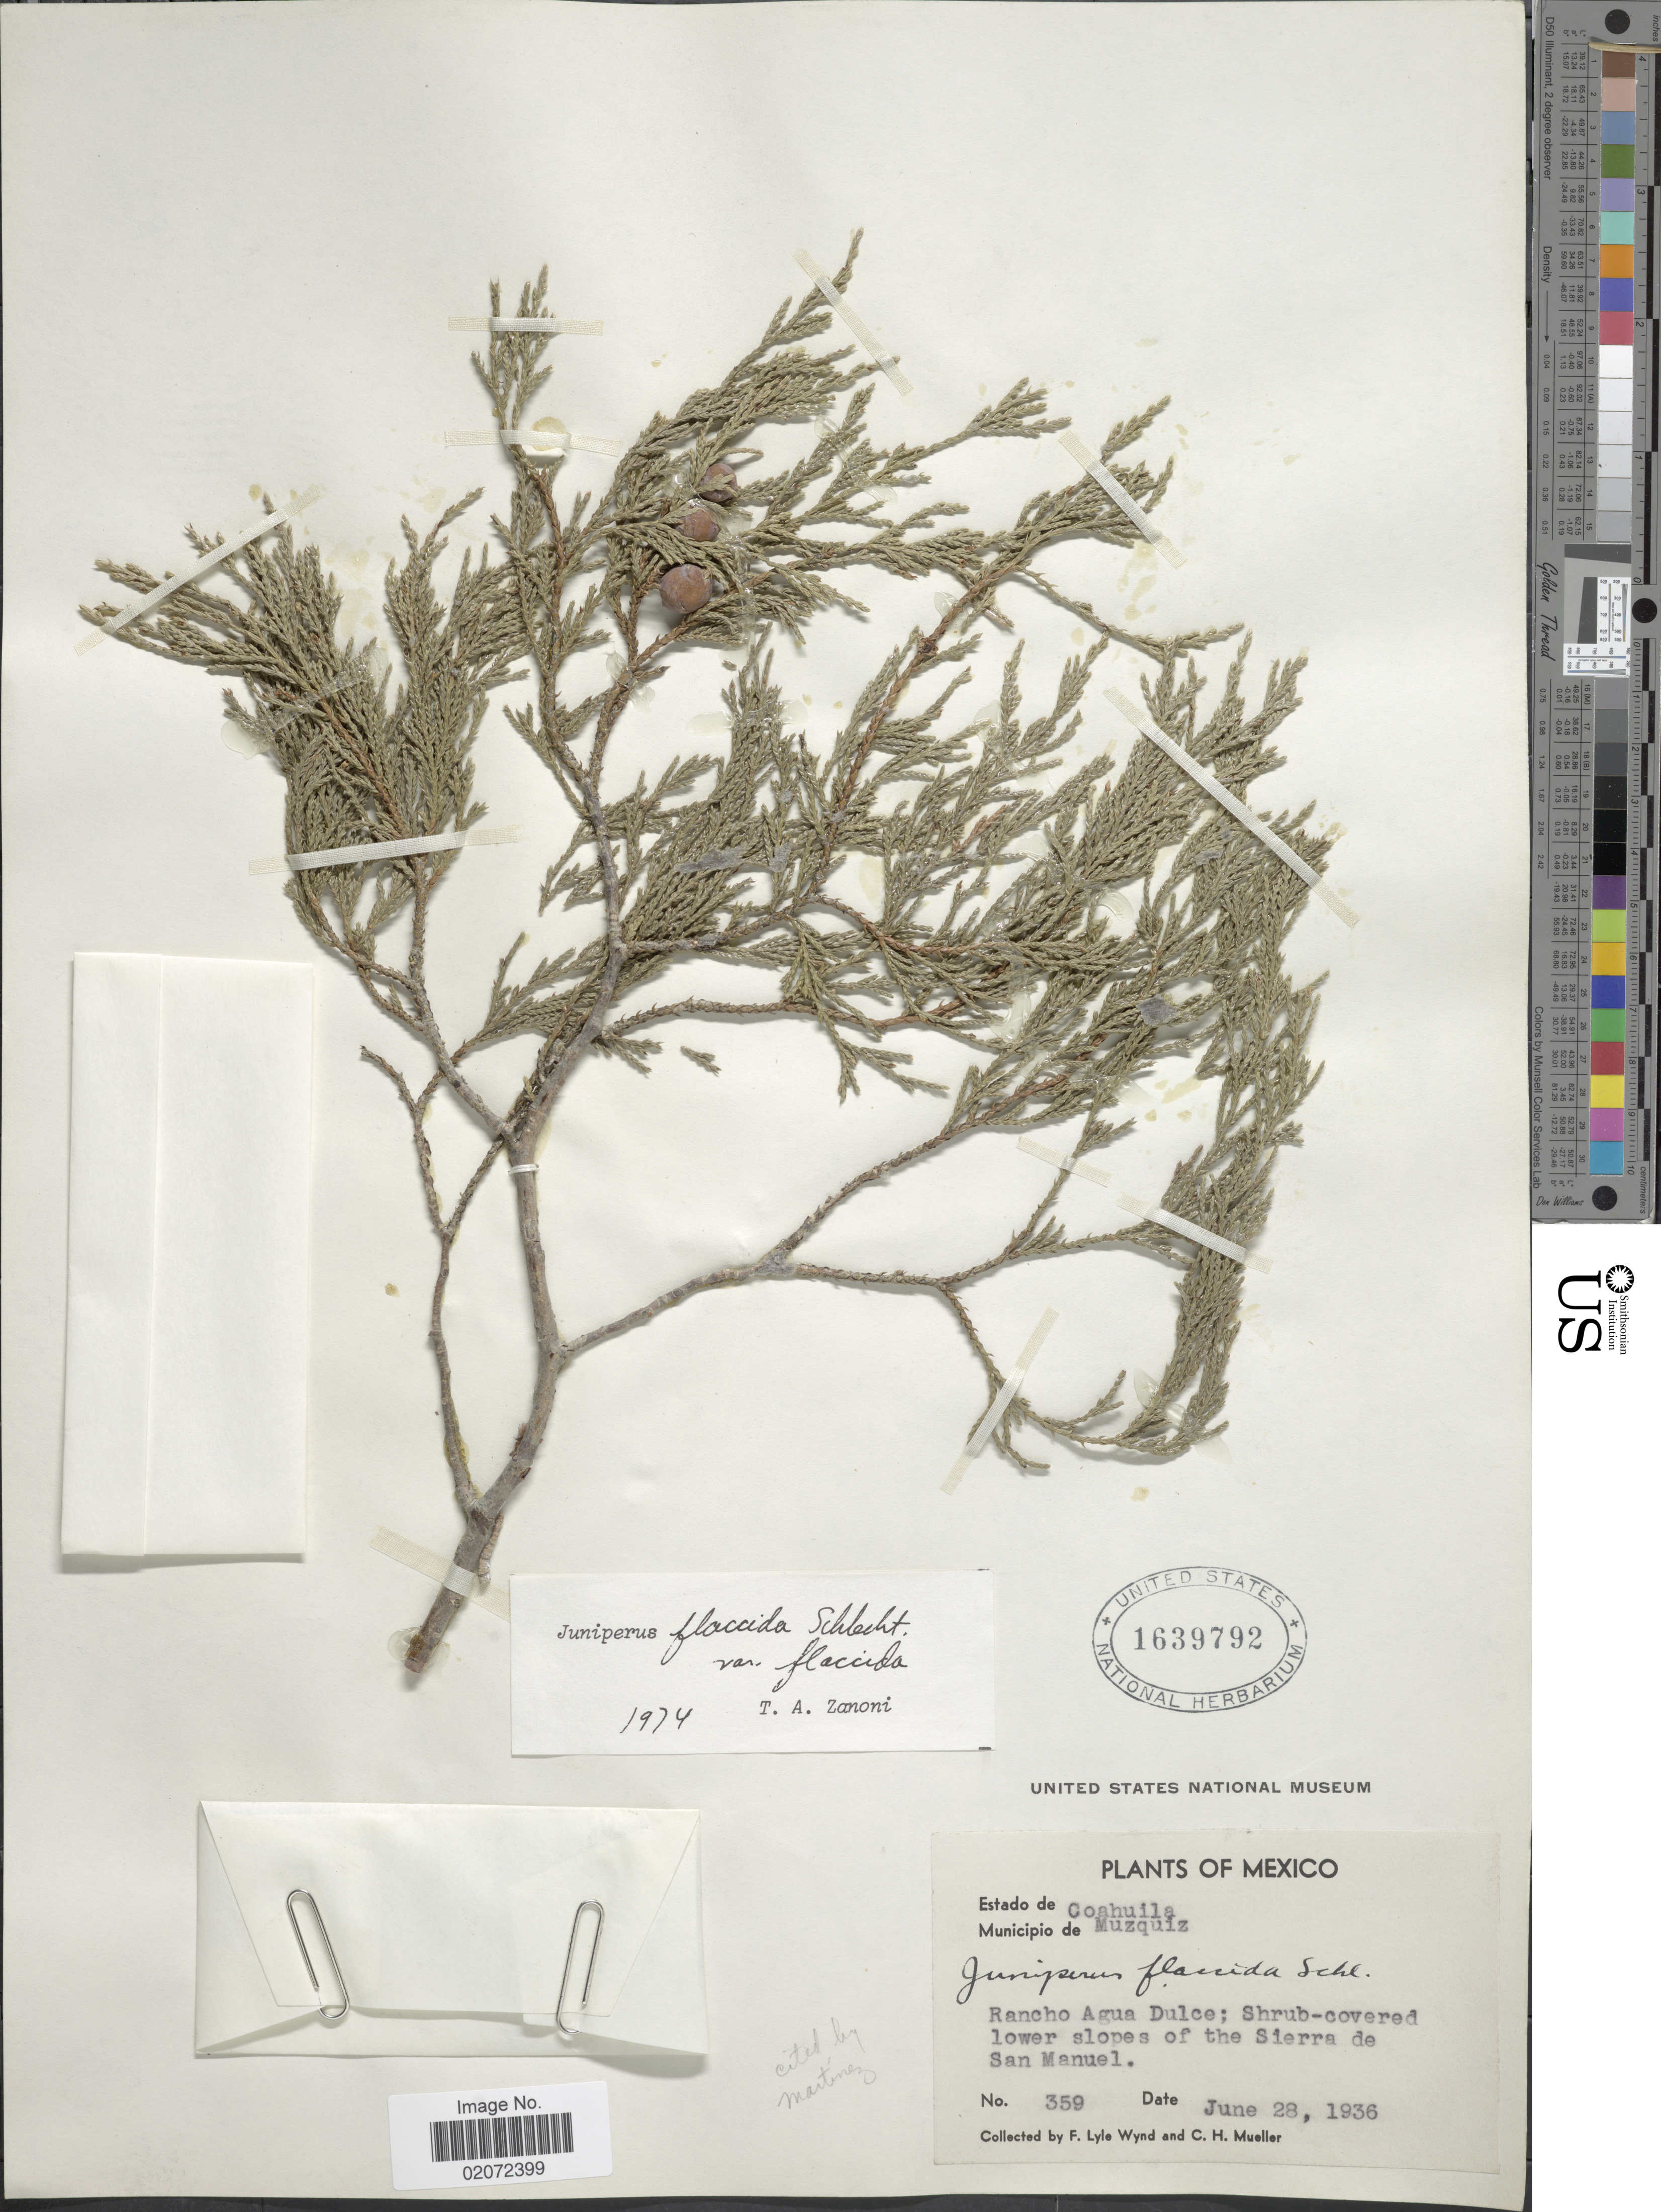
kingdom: Plantae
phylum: Tracheophyta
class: Pinopsida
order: Pinales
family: Cupressaceae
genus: Juniperus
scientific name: Juniperus flaccida var. flaccida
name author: Schltdl.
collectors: F. L. Wynd & C. H. Mueller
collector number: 359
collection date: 1936-06-28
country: Mexico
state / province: Coahuila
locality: Municipio de Muzquiz. Rancho Agua Dulce; lower slopes of the Sierra de San Manuel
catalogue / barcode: US 1639792